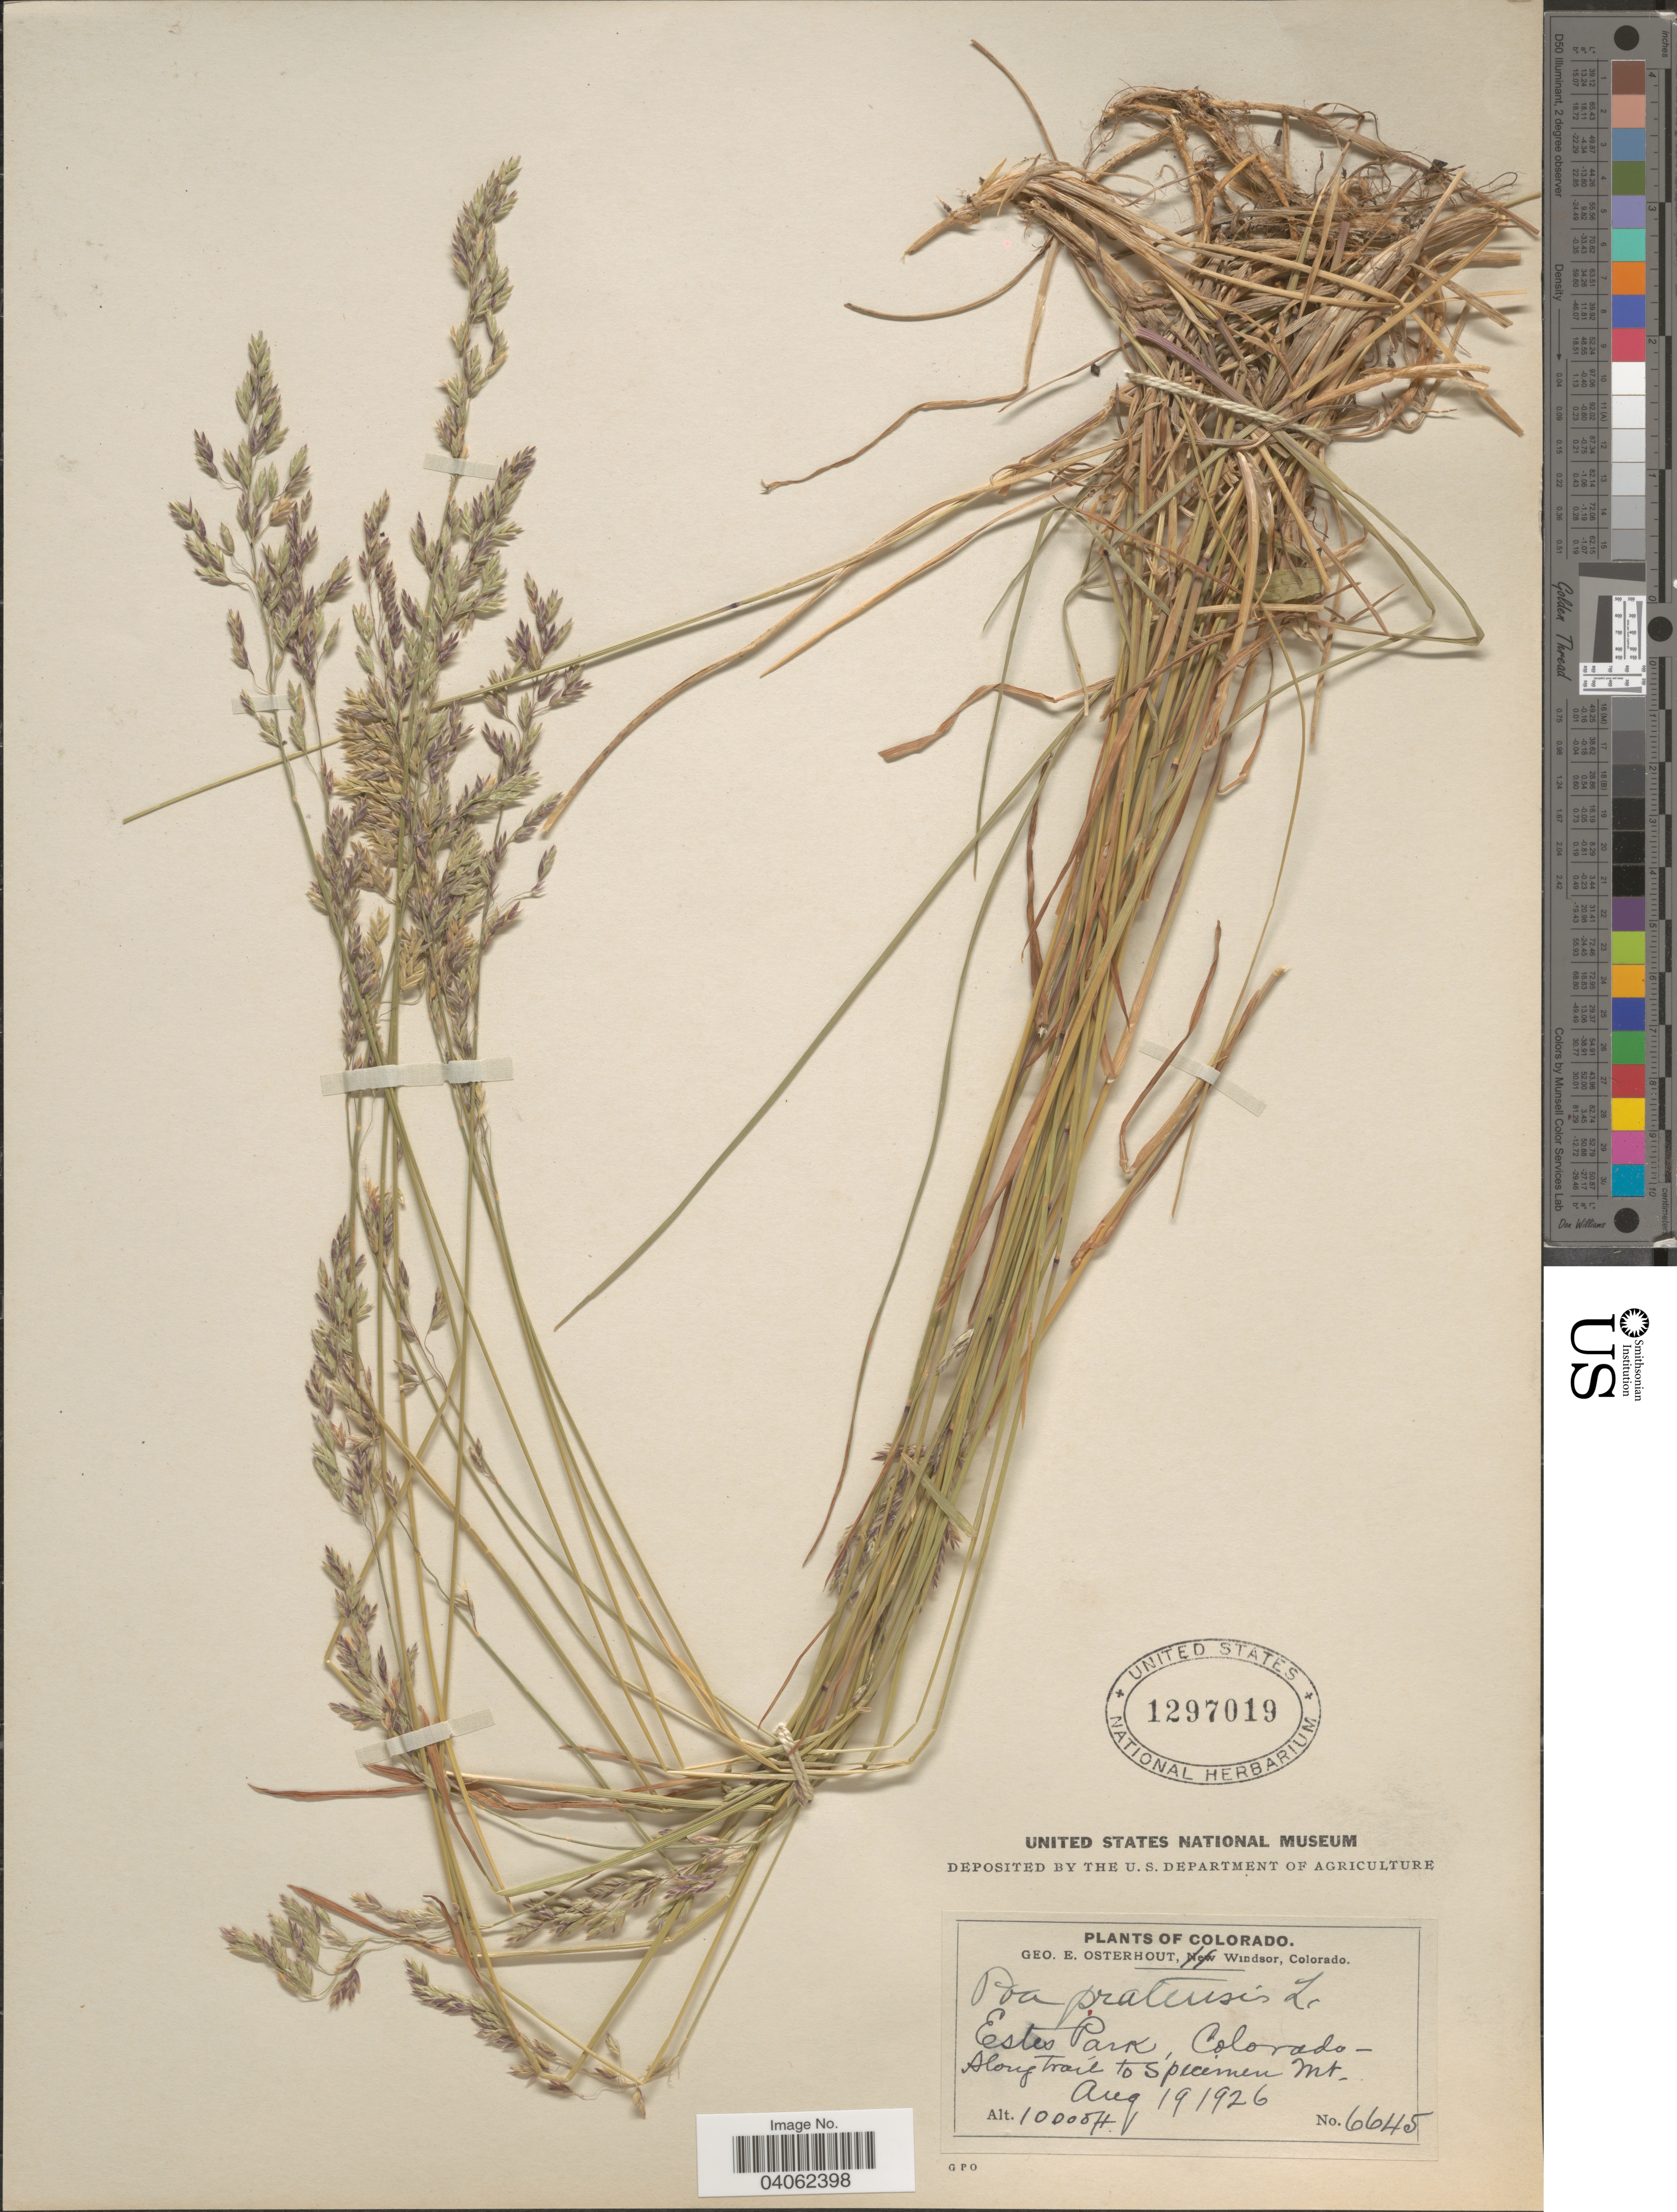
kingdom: Plantae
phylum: Tracheophyta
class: Liliopsida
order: Poales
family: Poaceae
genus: Poa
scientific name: Poa pratensis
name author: L.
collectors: G. Osterhout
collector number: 6645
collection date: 1926-08-19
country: United States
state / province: Colorado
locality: Estes Park. Along Trail to Specimen Mt.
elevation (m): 3048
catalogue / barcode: US 1297019